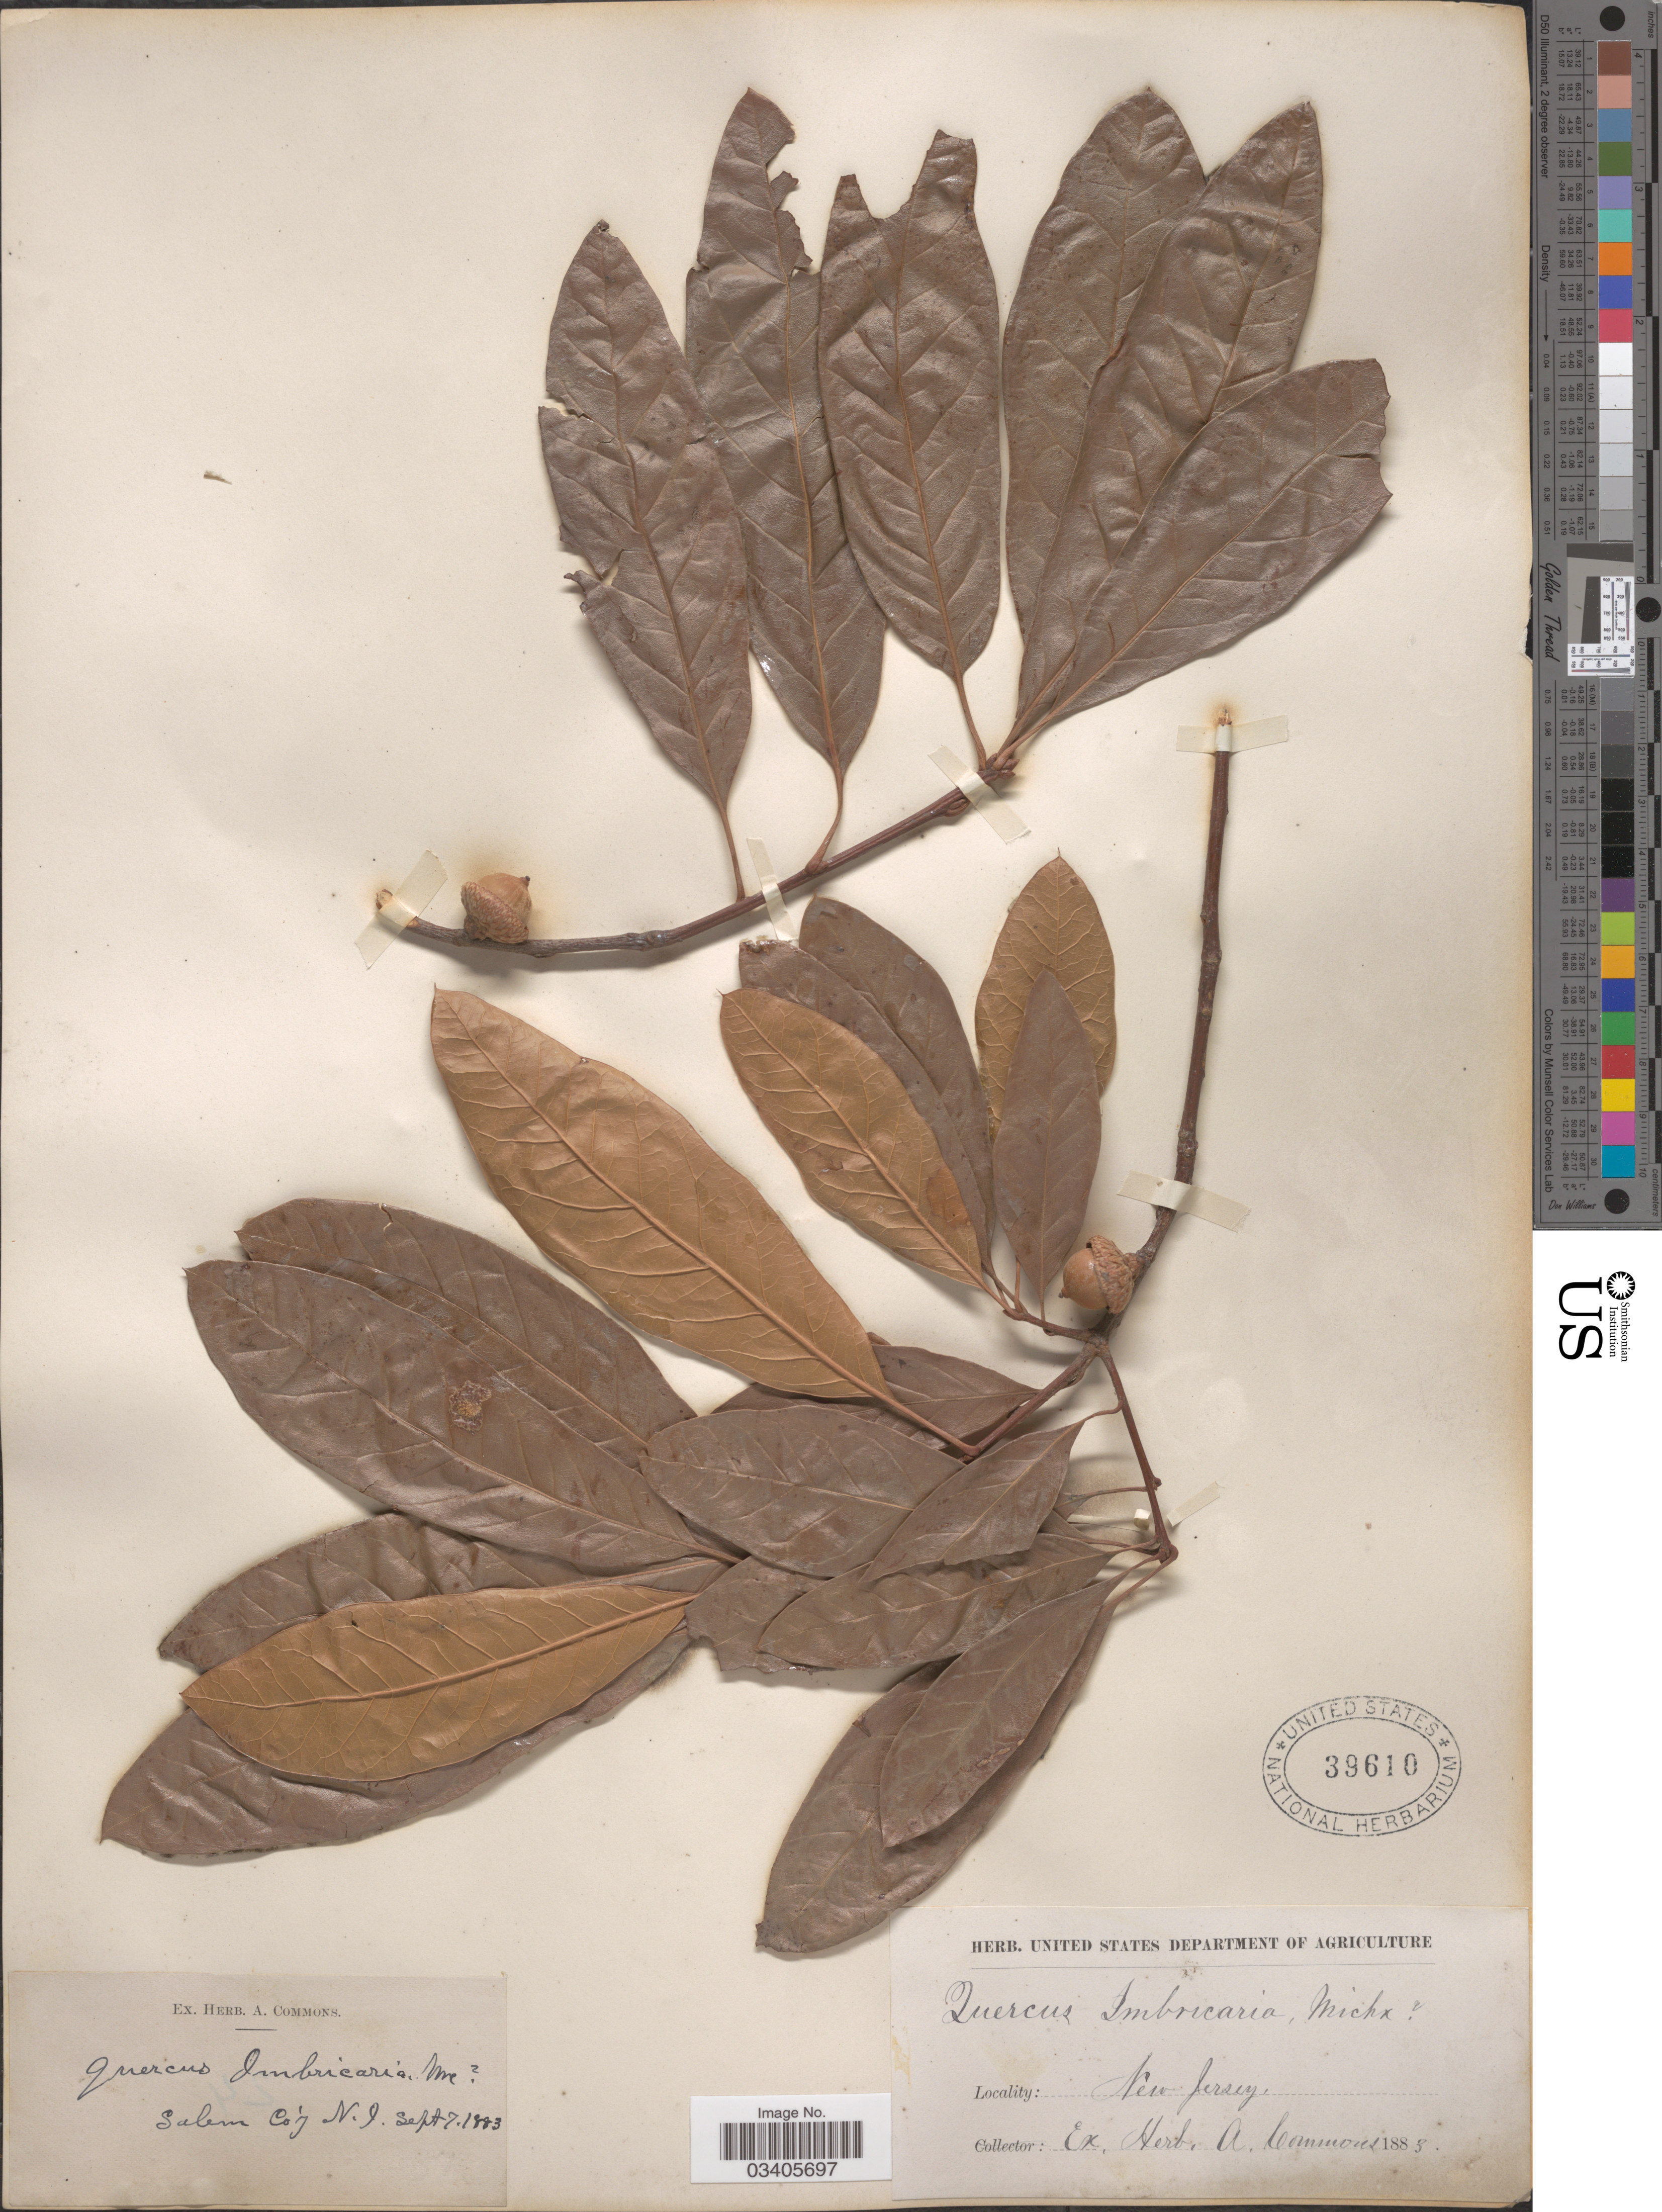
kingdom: Plantae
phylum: Tracheophyta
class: Magnoliopsida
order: Fagales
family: Fagaceae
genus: Quercus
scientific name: Quercus imbricaria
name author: Michx.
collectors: ex herb. A. Commons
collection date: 1883-09-07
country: United States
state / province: New Jersey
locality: Salem Coy.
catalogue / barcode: US 39610